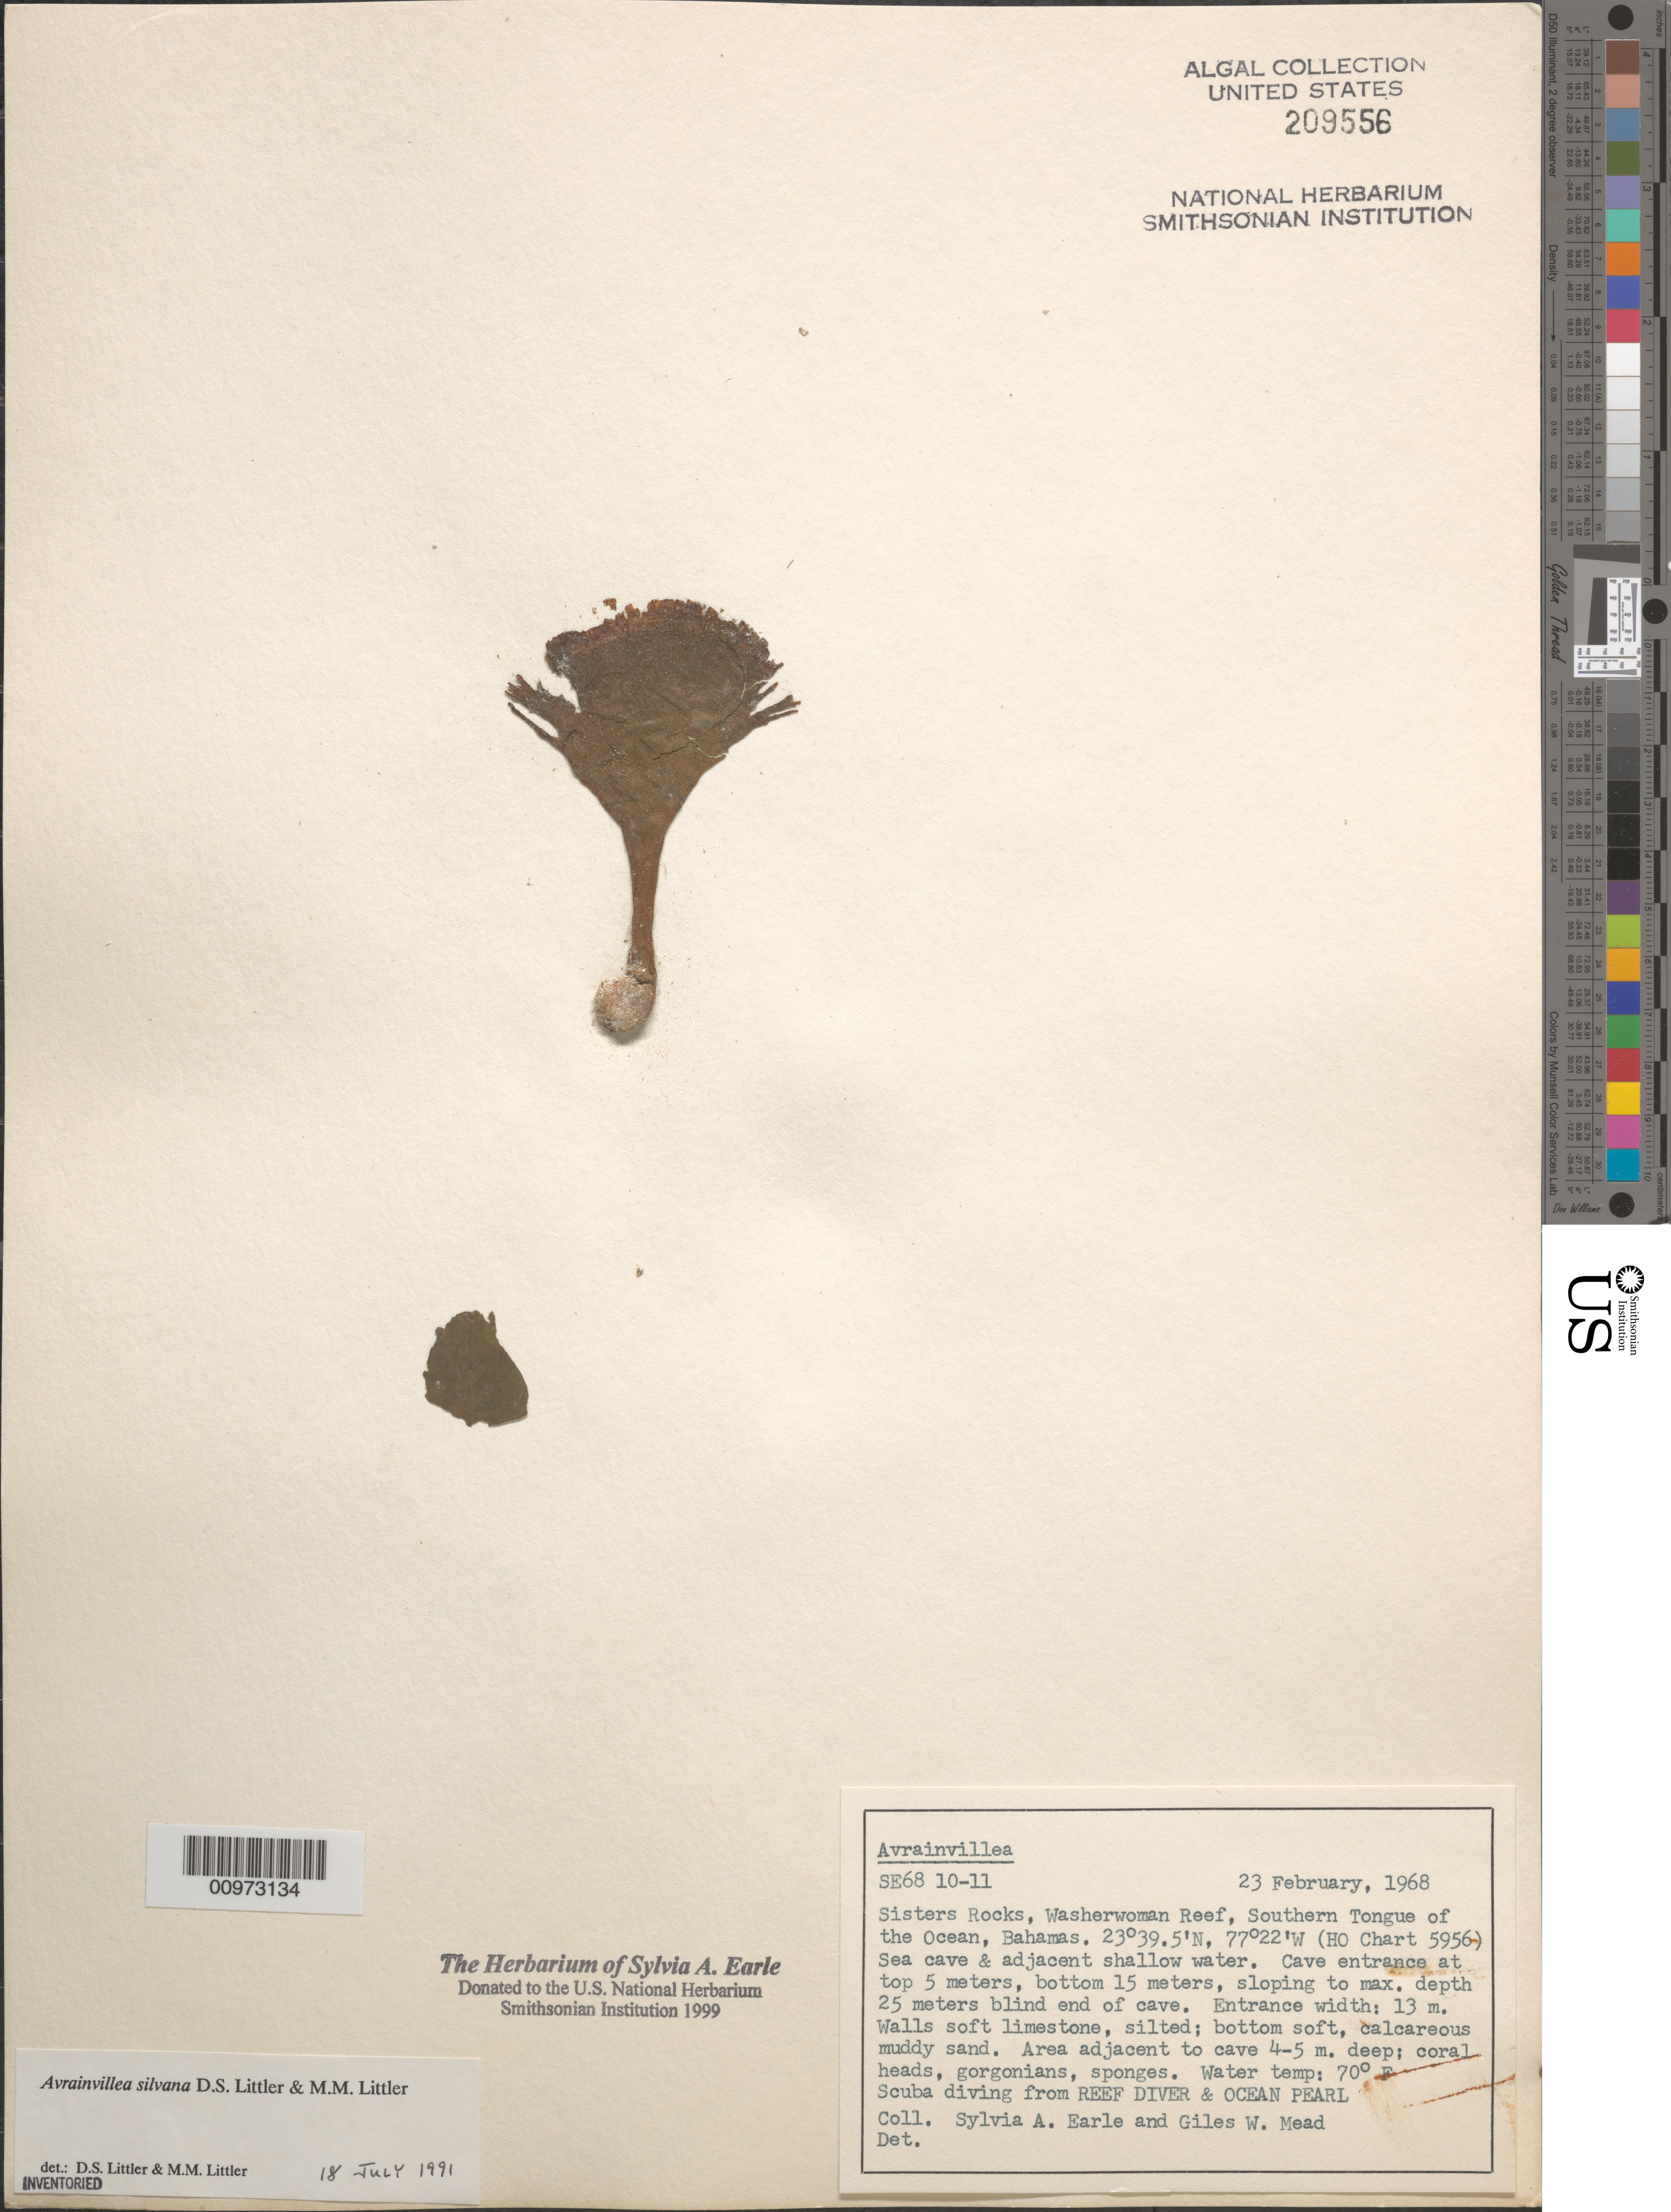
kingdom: Plantae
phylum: Chlorophyta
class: Ulvophyceae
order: Bryopsidales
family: Dichotomosiphonaceae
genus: Avrainvillea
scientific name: Avrainvillea silvana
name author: D.S. Littler & Littler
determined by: Littler, D. S.; Littler, M. M.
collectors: S. A. Earle & G. W. Mead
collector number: SE 6810-11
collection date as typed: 23 Feb 1968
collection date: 1968-02-23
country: Bahamas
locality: Sisters Rocks, Washerwoman Reef, Southern Tongue of the Ocean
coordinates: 23 39.5' N, 77 22' W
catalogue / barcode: US 209556